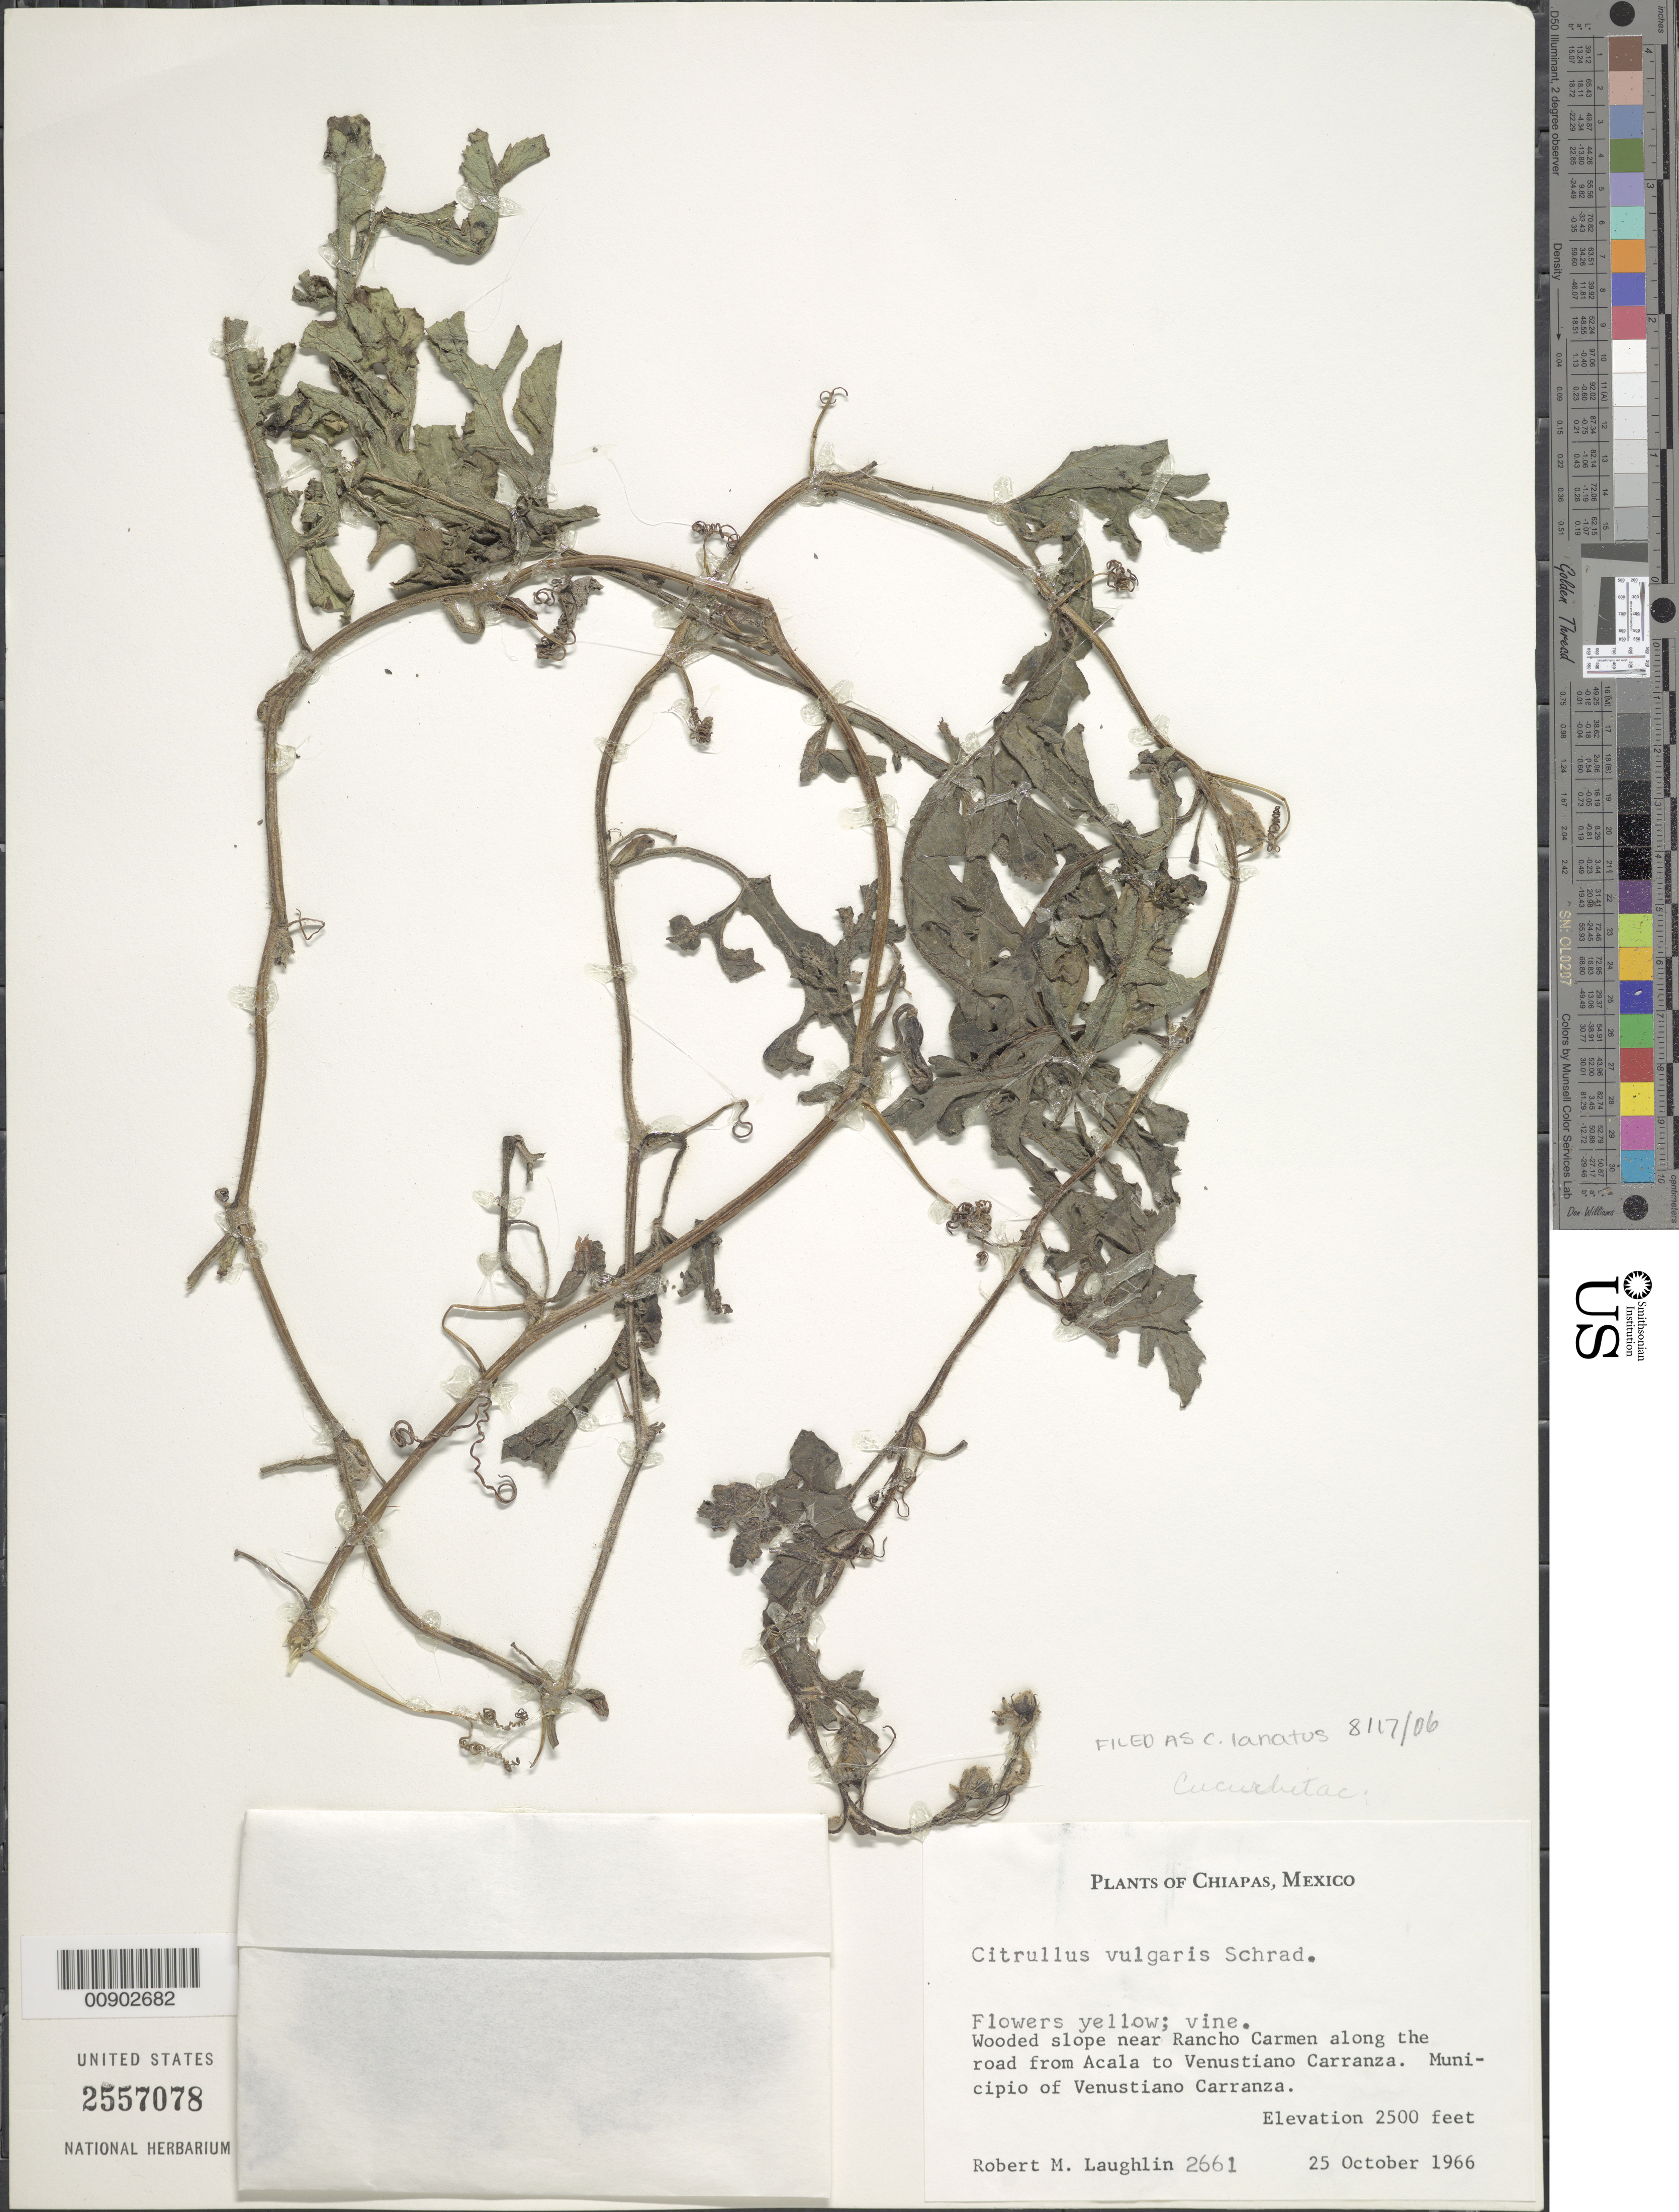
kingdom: Plantae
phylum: Tracheophyta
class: Magnoliopsida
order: Cucurbitales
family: Cucurbitaceae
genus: Citrullus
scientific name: Citrullus lanatus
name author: (Thunb.) Matsum. & Nakai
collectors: R. M. Laughlin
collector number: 2661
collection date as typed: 25 Oct 1966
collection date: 1966-10-25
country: Mexico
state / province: Chiapas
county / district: Venustiano Carranza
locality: Near Rancho Carmen along the road from Acala to Venustiano Carranza, Municipio of Venustiano Carranza, Chiapas.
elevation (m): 762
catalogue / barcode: US 2557078